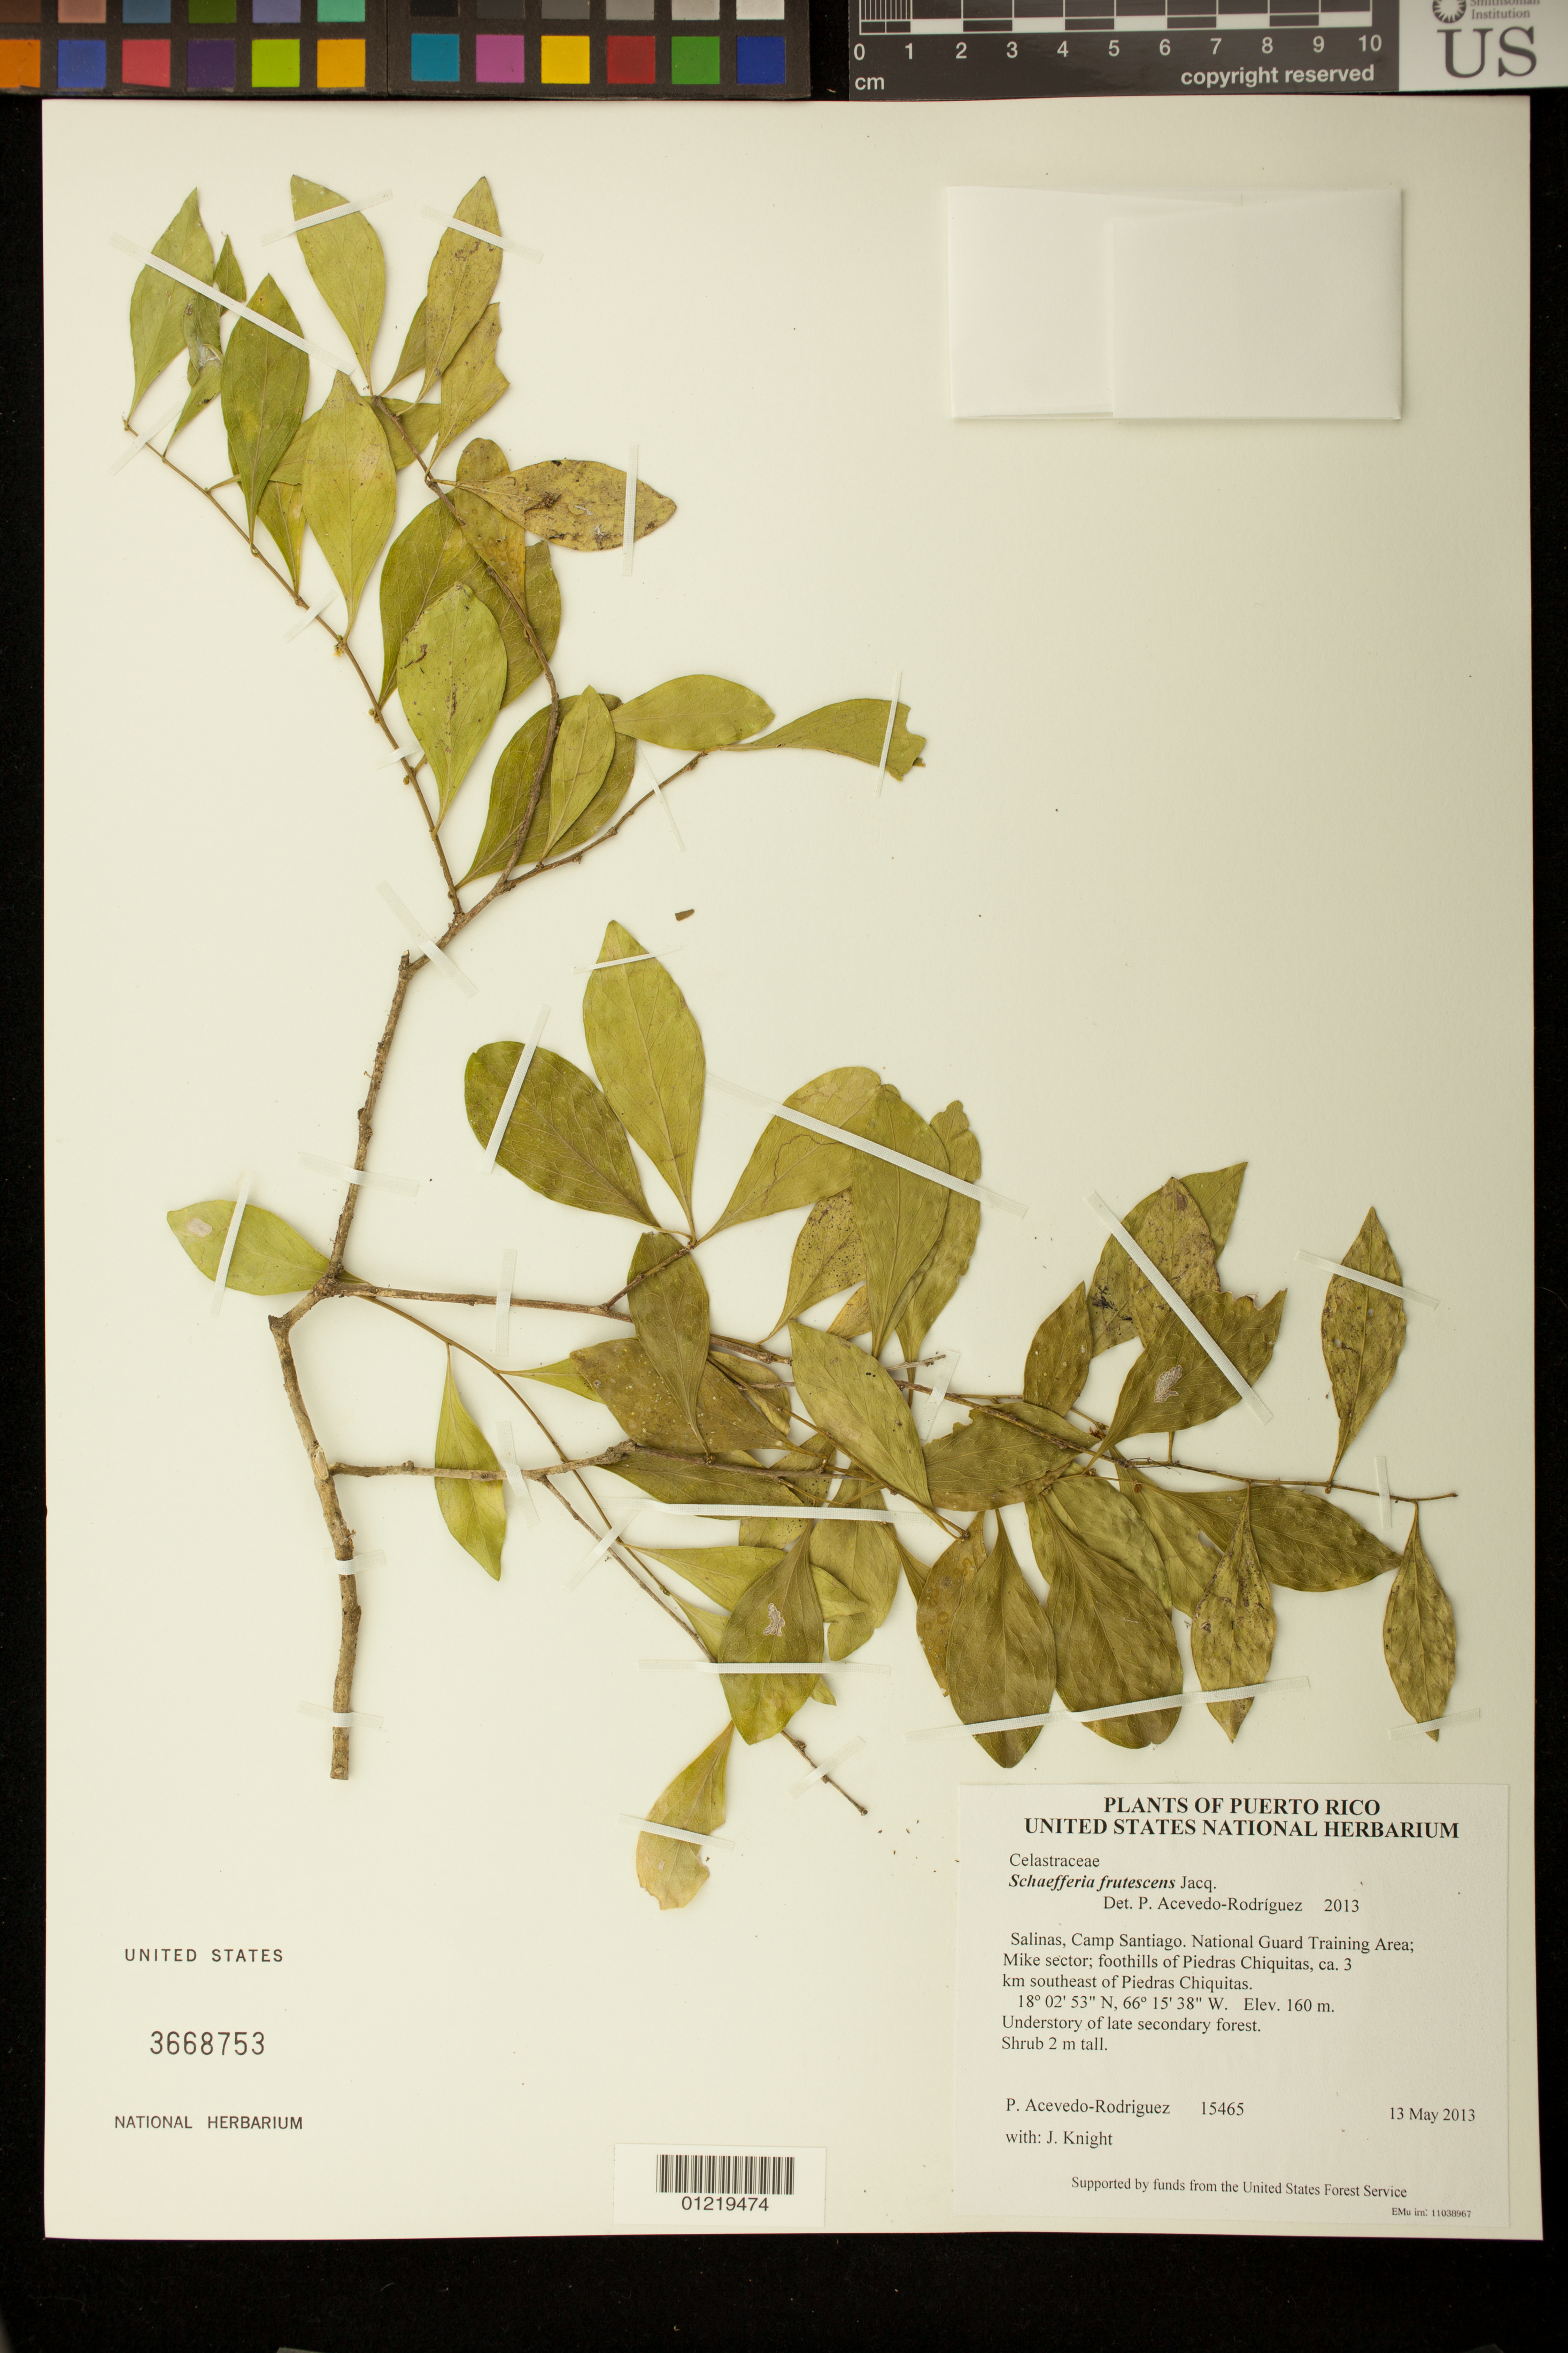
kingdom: Plantae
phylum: Tracheophyta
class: Magnoliopsida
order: Celastrales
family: Celastraceae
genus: Schaefferia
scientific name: Schaefferia frutescens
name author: Jacq.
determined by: Acevedo-Rodríguez, P., (BOT), Smithsonian Institution - National Museum of Natural History (UNITED STATES)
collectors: P. Acevedo-Rodr. & J. Knight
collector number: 15465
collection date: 2013-05-13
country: Puerto Rico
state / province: Salinas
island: Puerto Rico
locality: Camp Santiago. National Guard Training Area; Mike sector; foothills of Piedras Chiquitas, ca. 3 km southeast of Piedras Chiquitas.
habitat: Understory of late secondary forest.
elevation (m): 160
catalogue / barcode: US 3668753